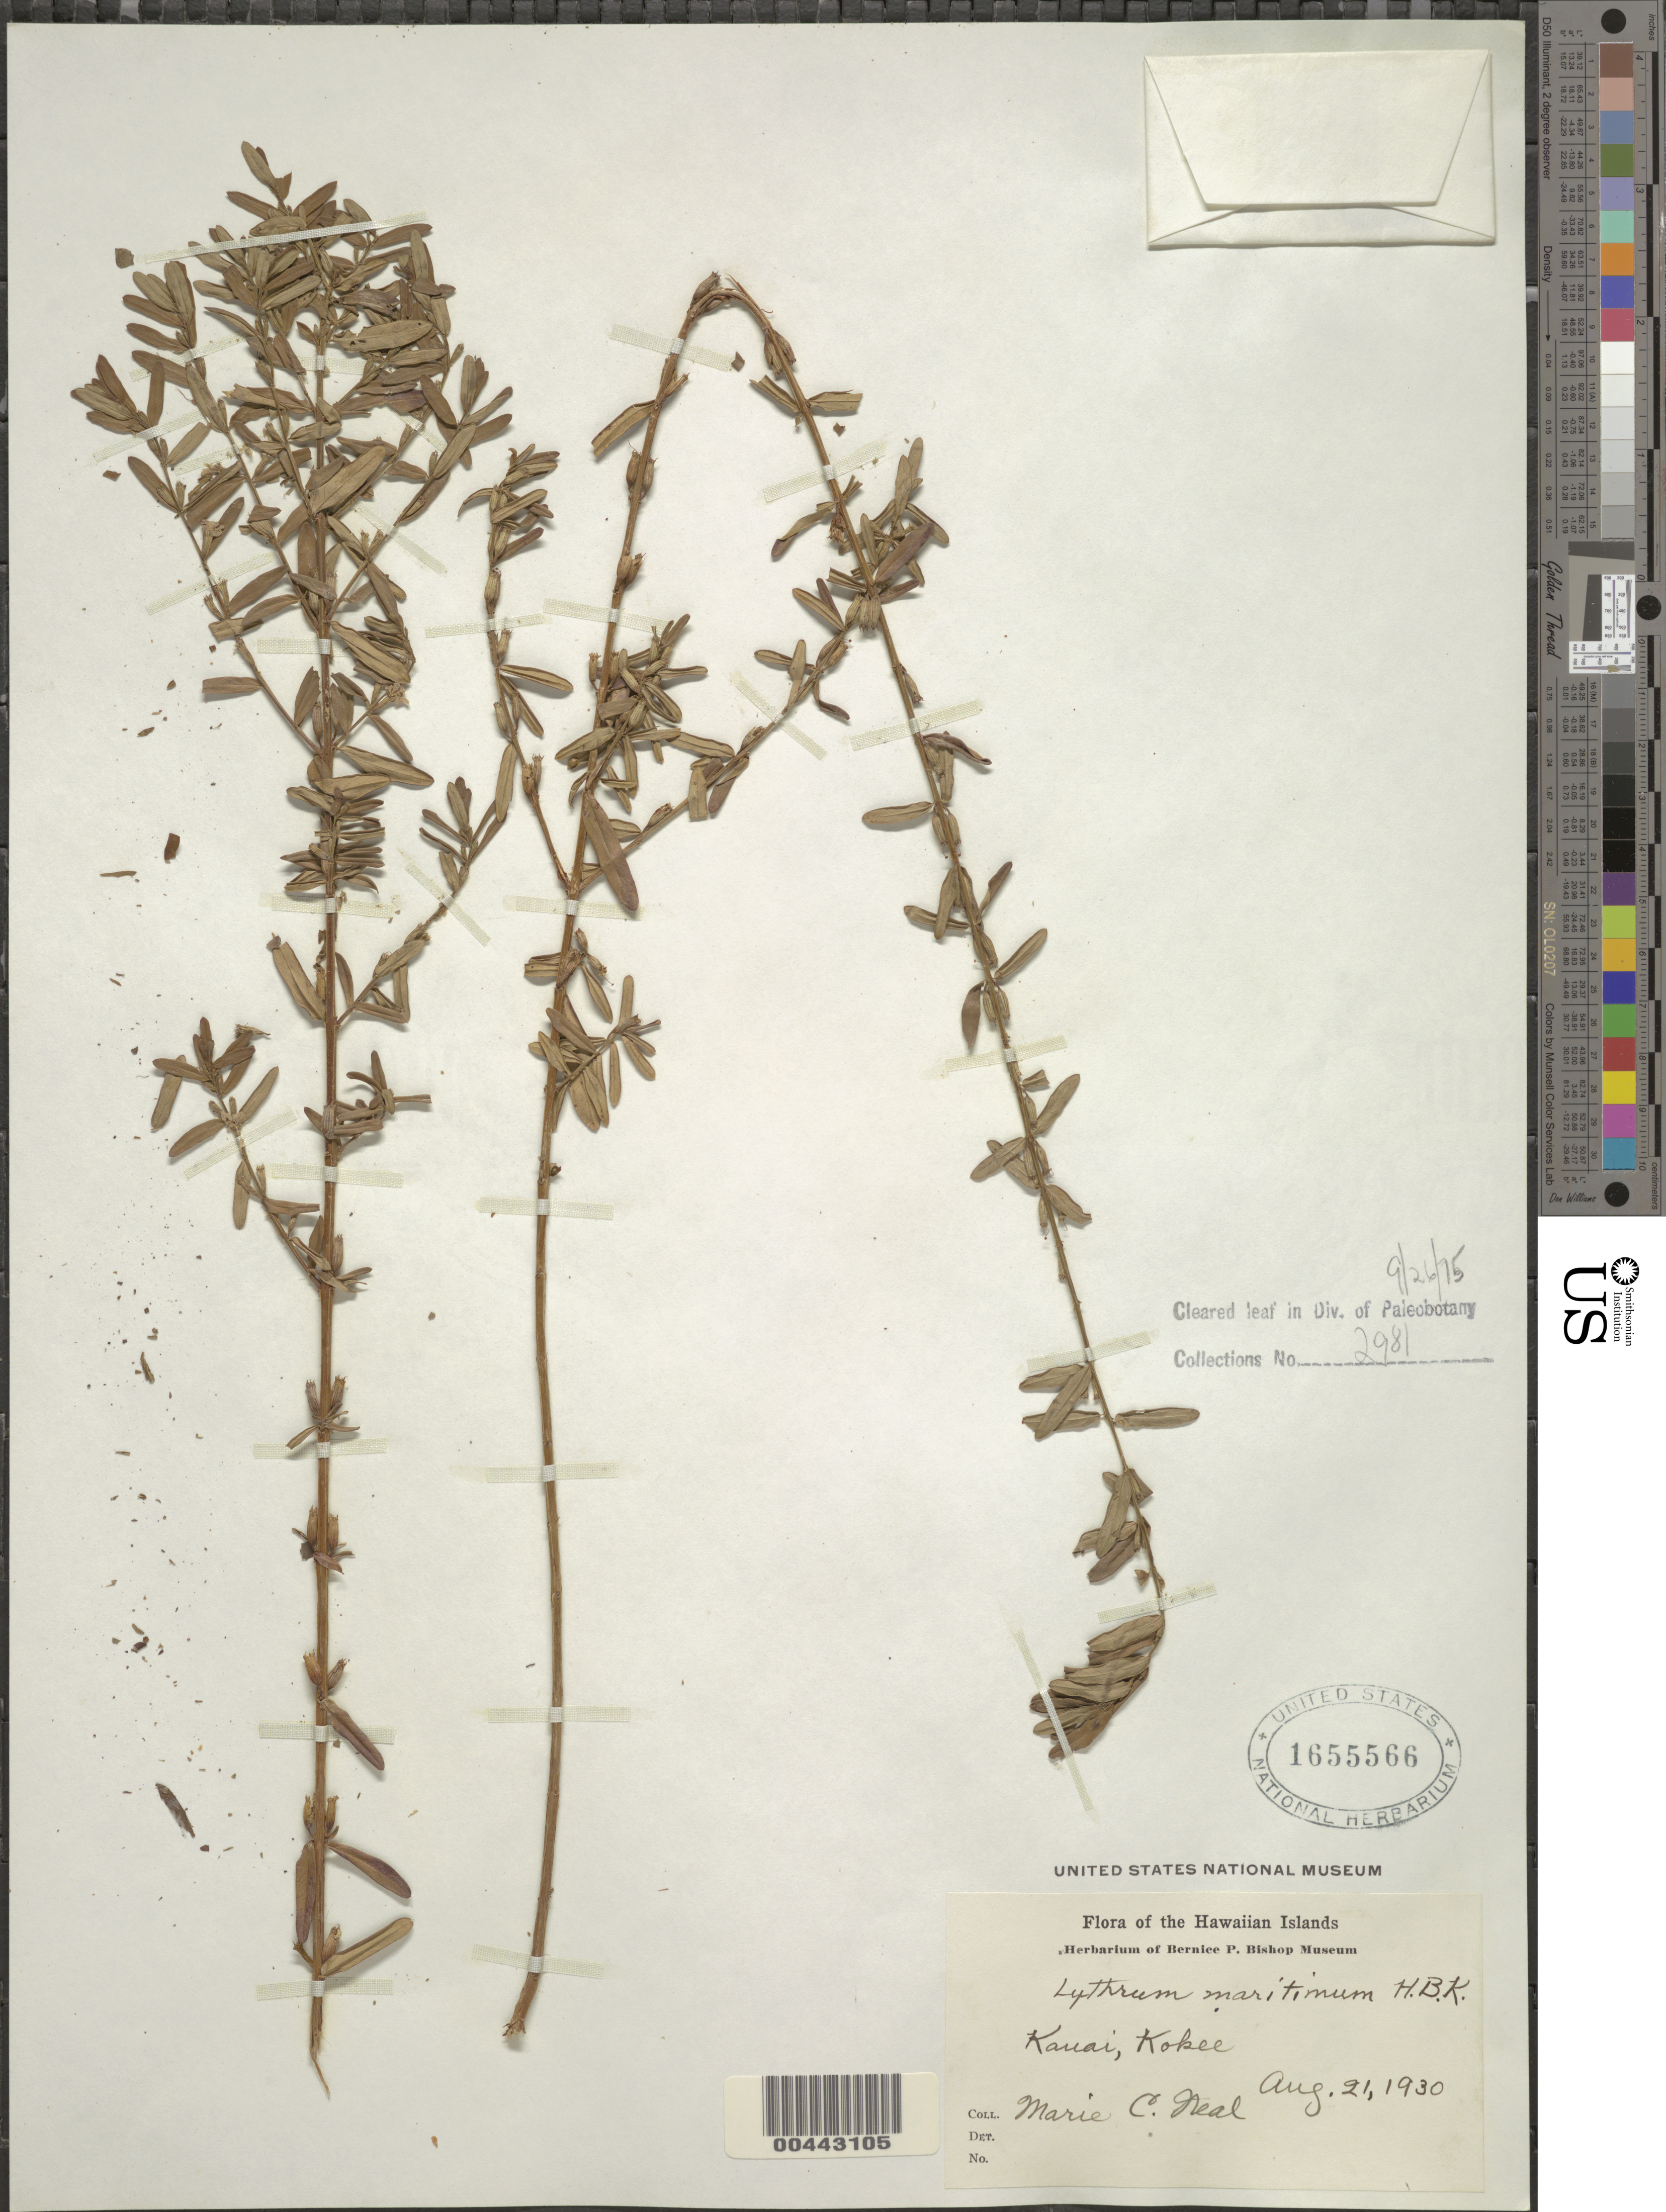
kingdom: Plantae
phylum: Tracheophyta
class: Magnoliopsida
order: Myrtales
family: Lythraceae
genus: Lythrum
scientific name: Lythrum maritimum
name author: Kunth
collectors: W. Ning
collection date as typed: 21 Aug 1930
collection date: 1930-08-21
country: United States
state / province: Hawaii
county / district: Kauai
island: Kaua'i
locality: Kokee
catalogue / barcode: US 1655566